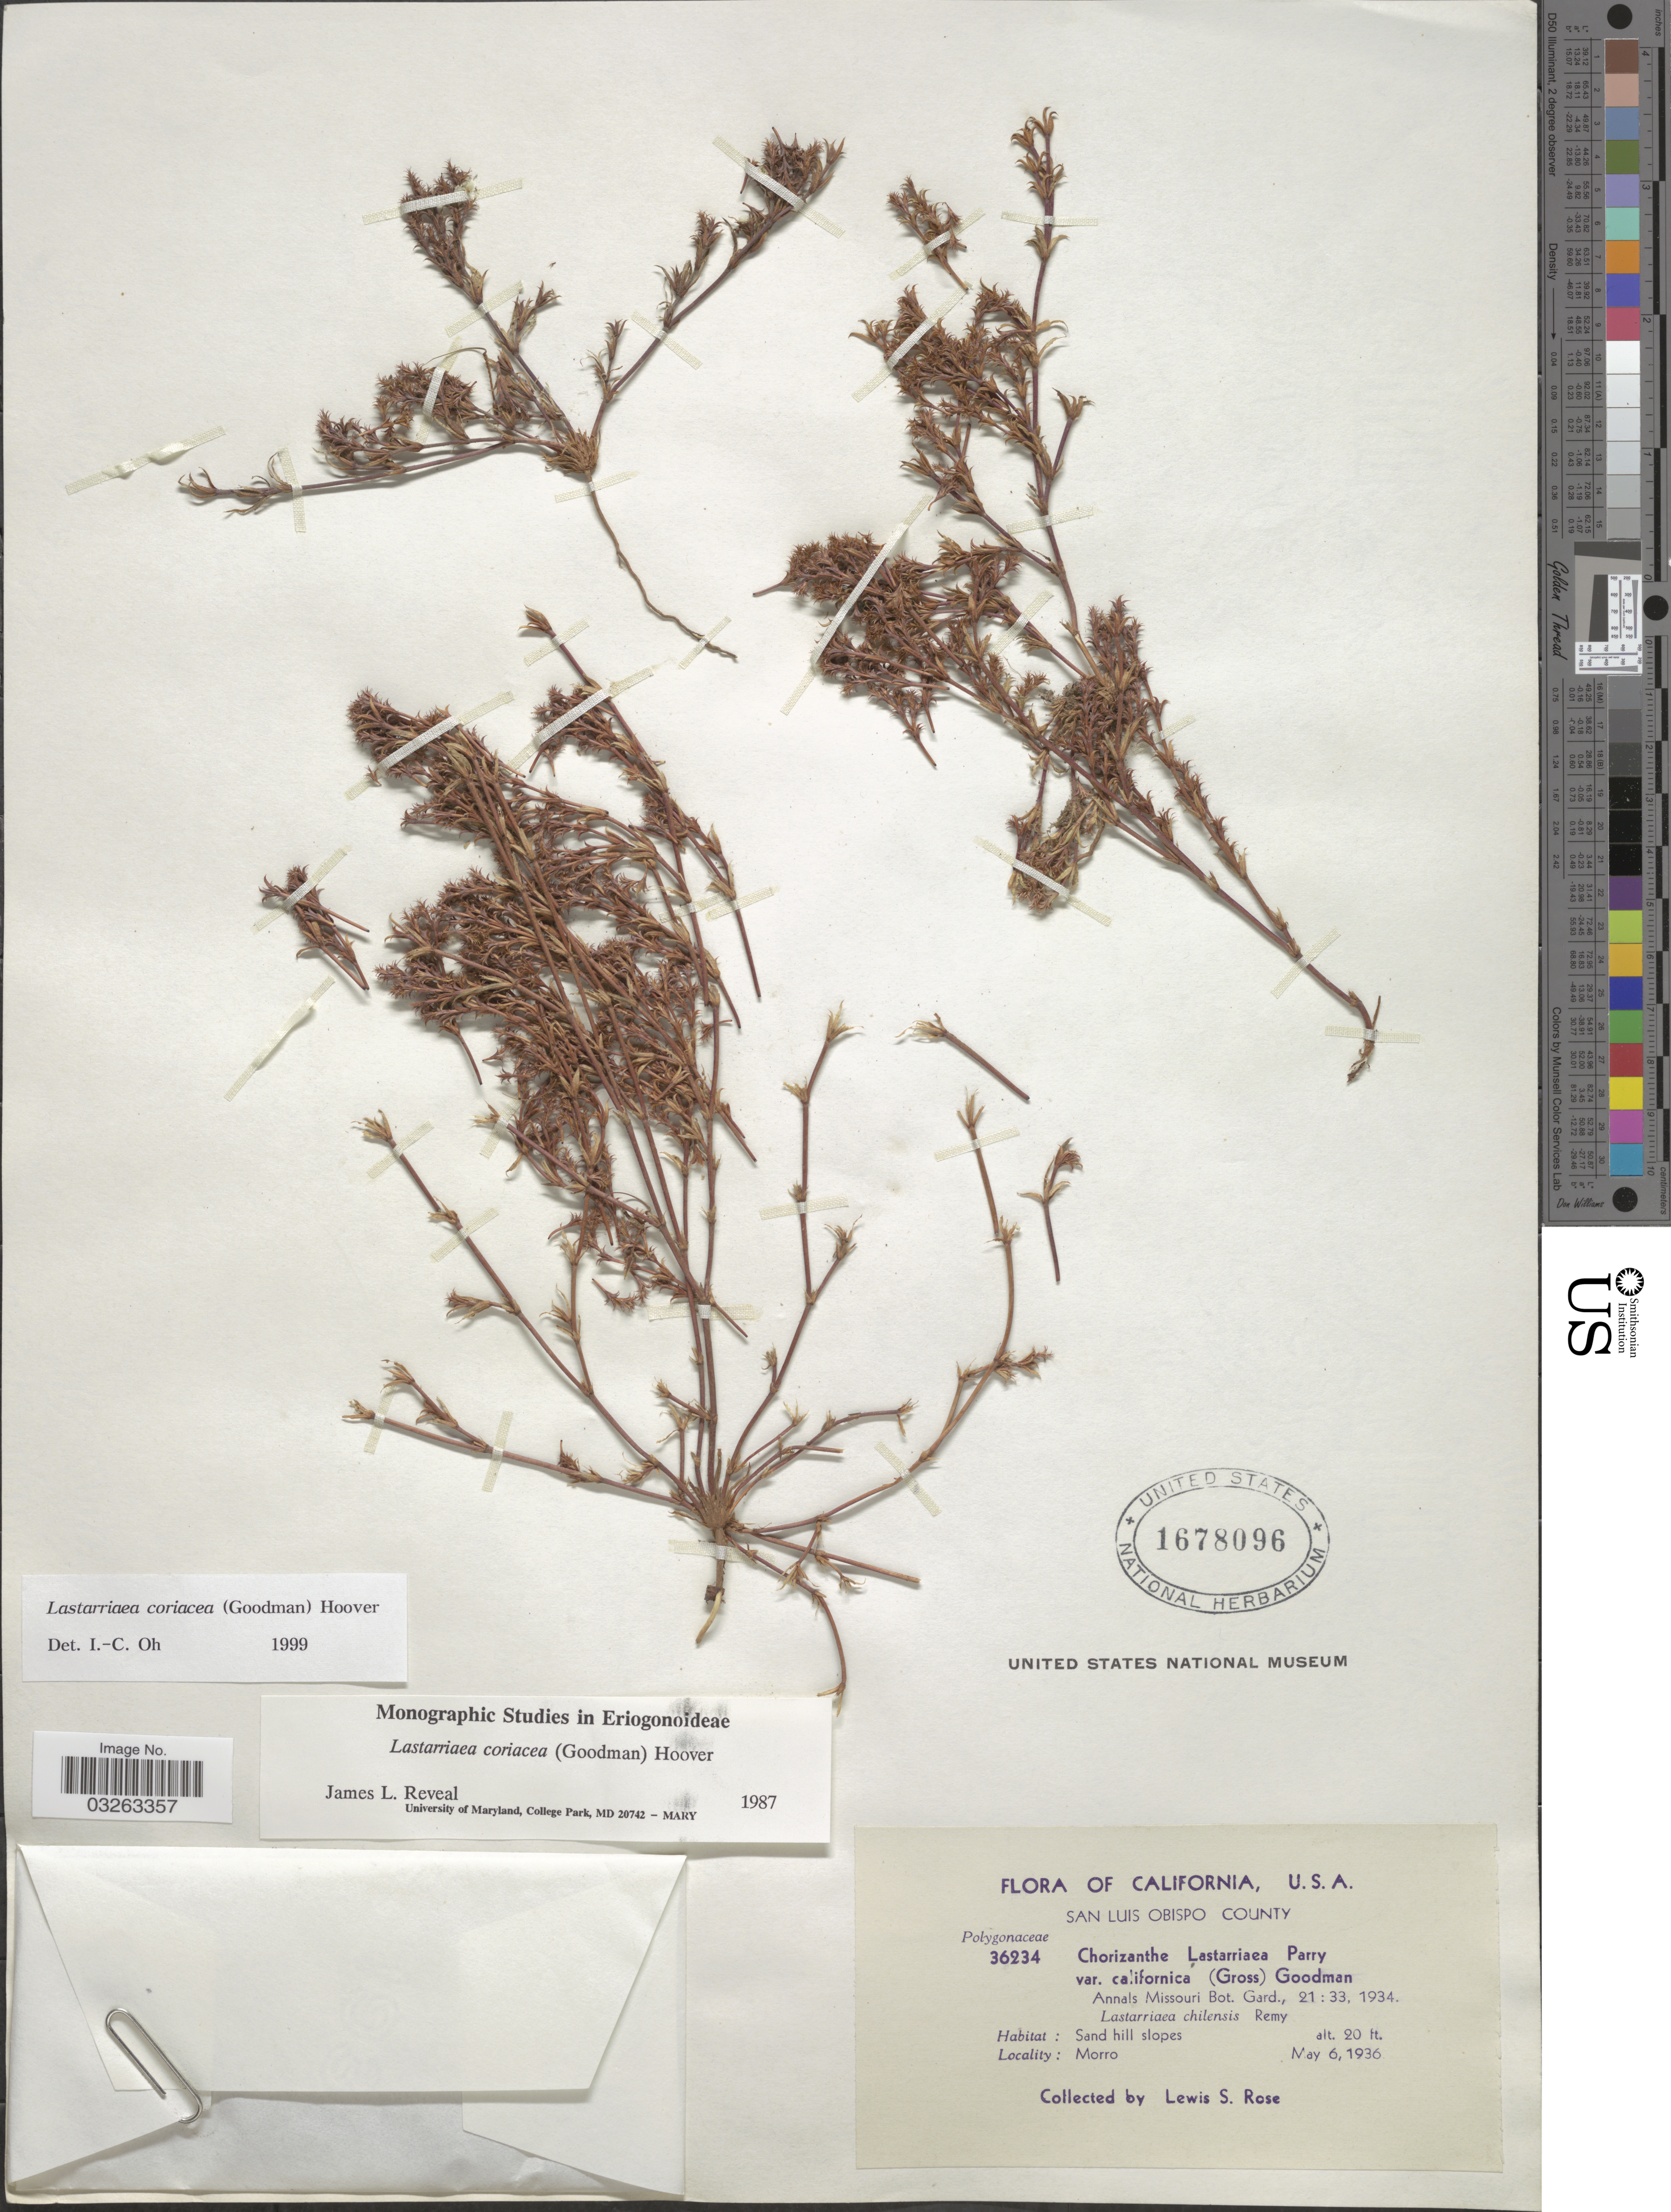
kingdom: Plantae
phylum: Tracheophyta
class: Magnoliopsida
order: Caryophyllales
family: Polygonaceae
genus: Lastarriaea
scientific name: Lastarriaea coriacea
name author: (Goodman) Hoover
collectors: L. S. Rose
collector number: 36234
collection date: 1936-05-06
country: United States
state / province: California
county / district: San Luis Obispo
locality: San Luis Obispo County. Morro.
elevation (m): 6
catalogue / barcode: US 1678096